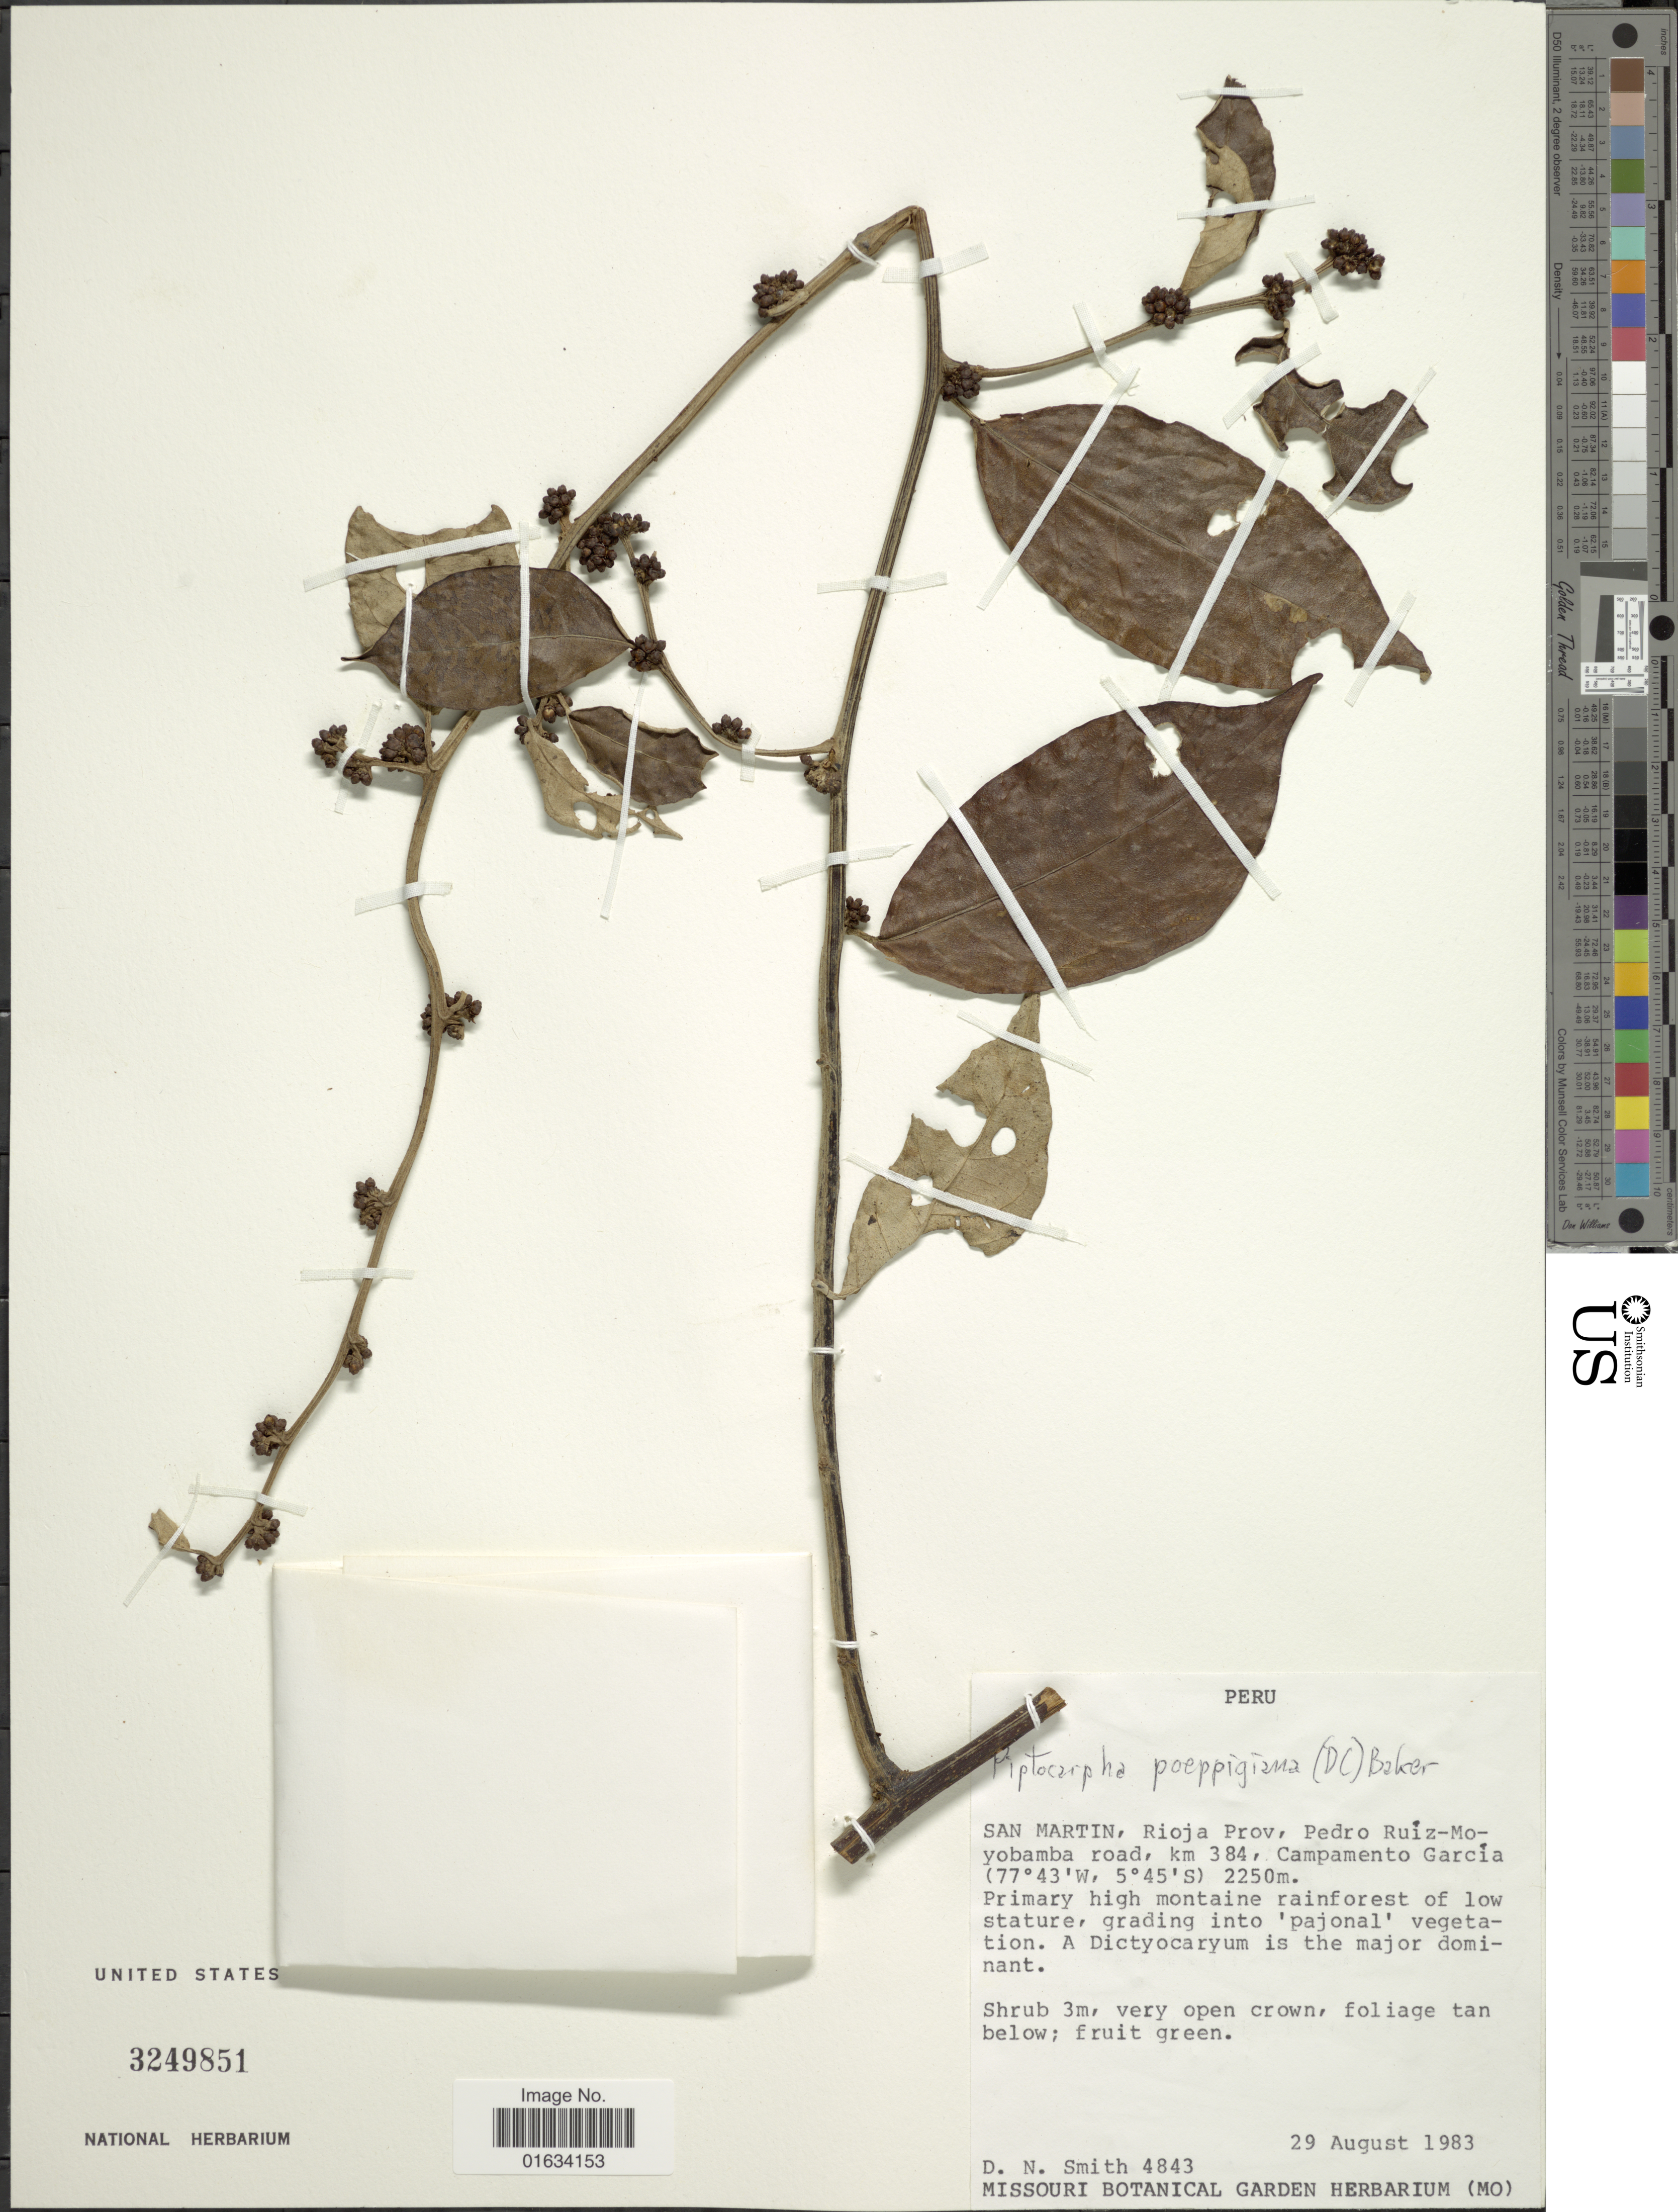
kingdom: Plantae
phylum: Tracheophyta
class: Magnoliopsida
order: Asterales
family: Asteraceae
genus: Piptocarpha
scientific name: Piptocarpha poeppigiana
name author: (DC.) Baker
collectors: D. Smith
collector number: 4843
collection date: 1983-08-29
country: Peru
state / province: San Martín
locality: Peru. San Martin, Rioja Prov, Pedro Ruiz-Moyobamba road, km 384, Campamento Garcia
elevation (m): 2250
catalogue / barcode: US 3249851